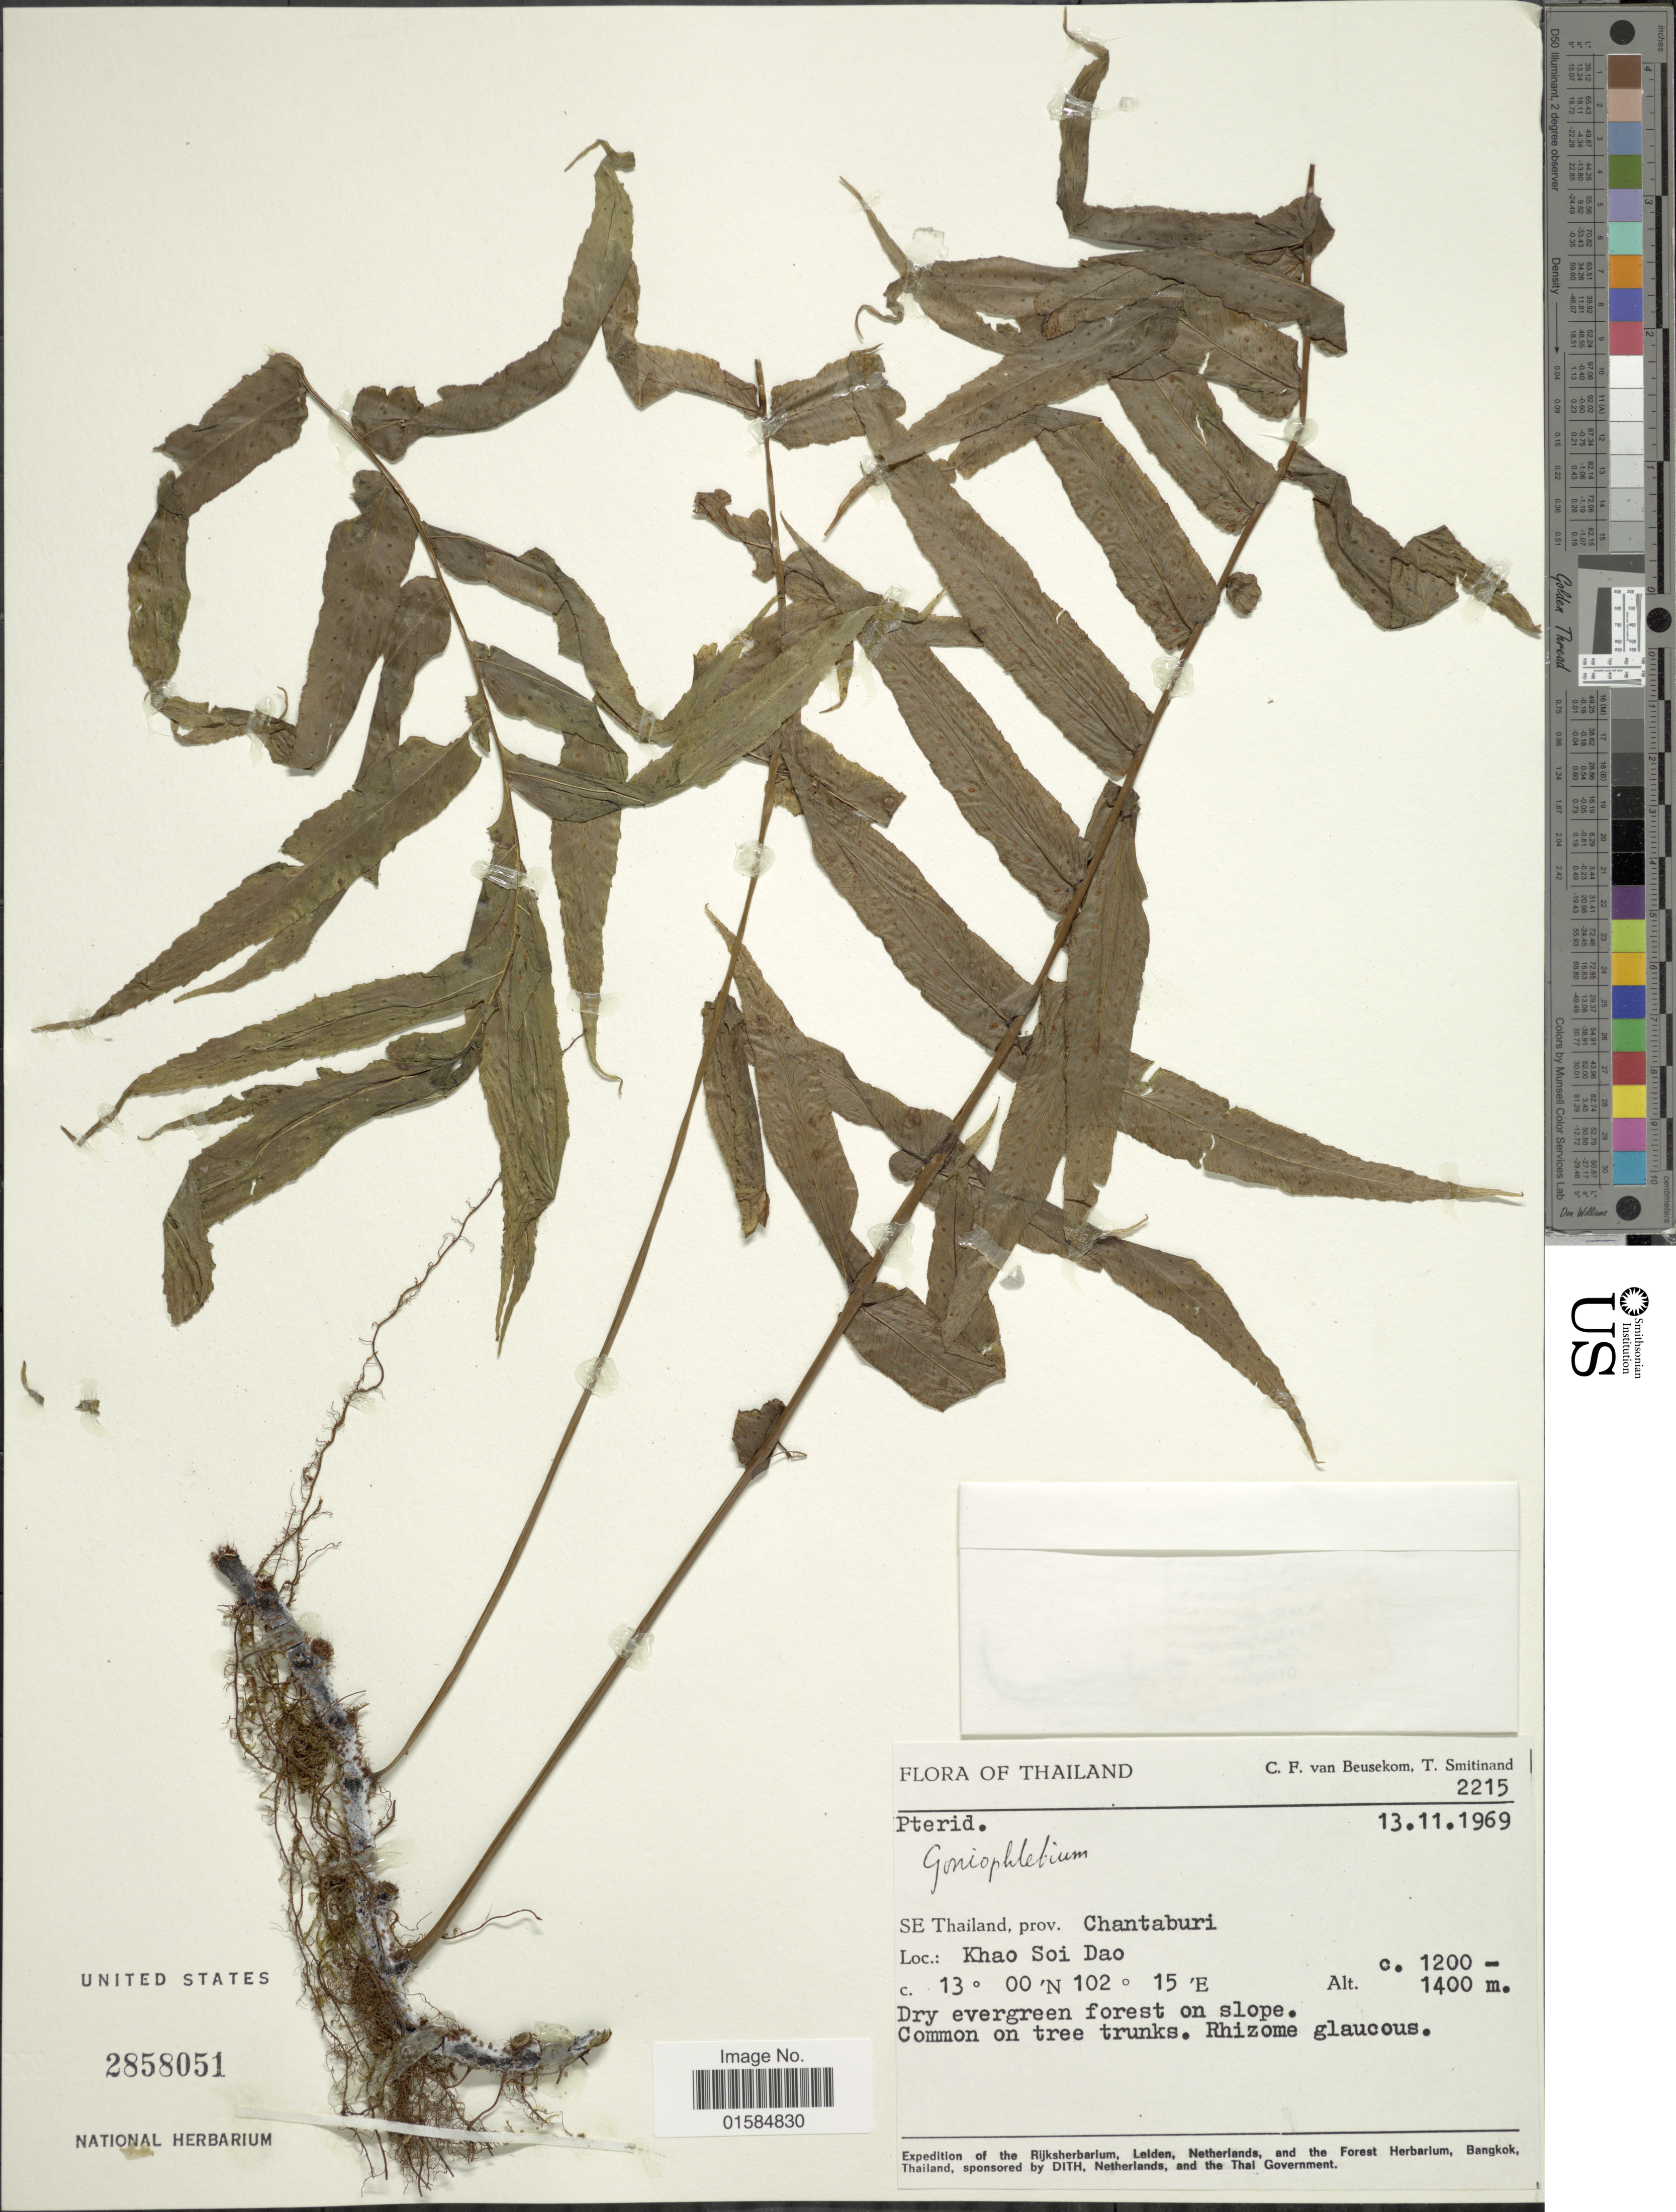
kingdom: Plantae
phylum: Tracheophyta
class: Polypodiopsida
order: Polypodiales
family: Polypodiaceae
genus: Goniophlebium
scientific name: Goniophlebium subauriculatum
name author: (Blume) C. Presl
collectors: C. F. Beusekom & T. Smitinand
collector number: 2215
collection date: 1969-11-13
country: Thailand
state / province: Chanthaburi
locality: SE Thailand, Prov. Chantaburi, Khao Soi Dao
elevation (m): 1200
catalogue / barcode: US 2858051